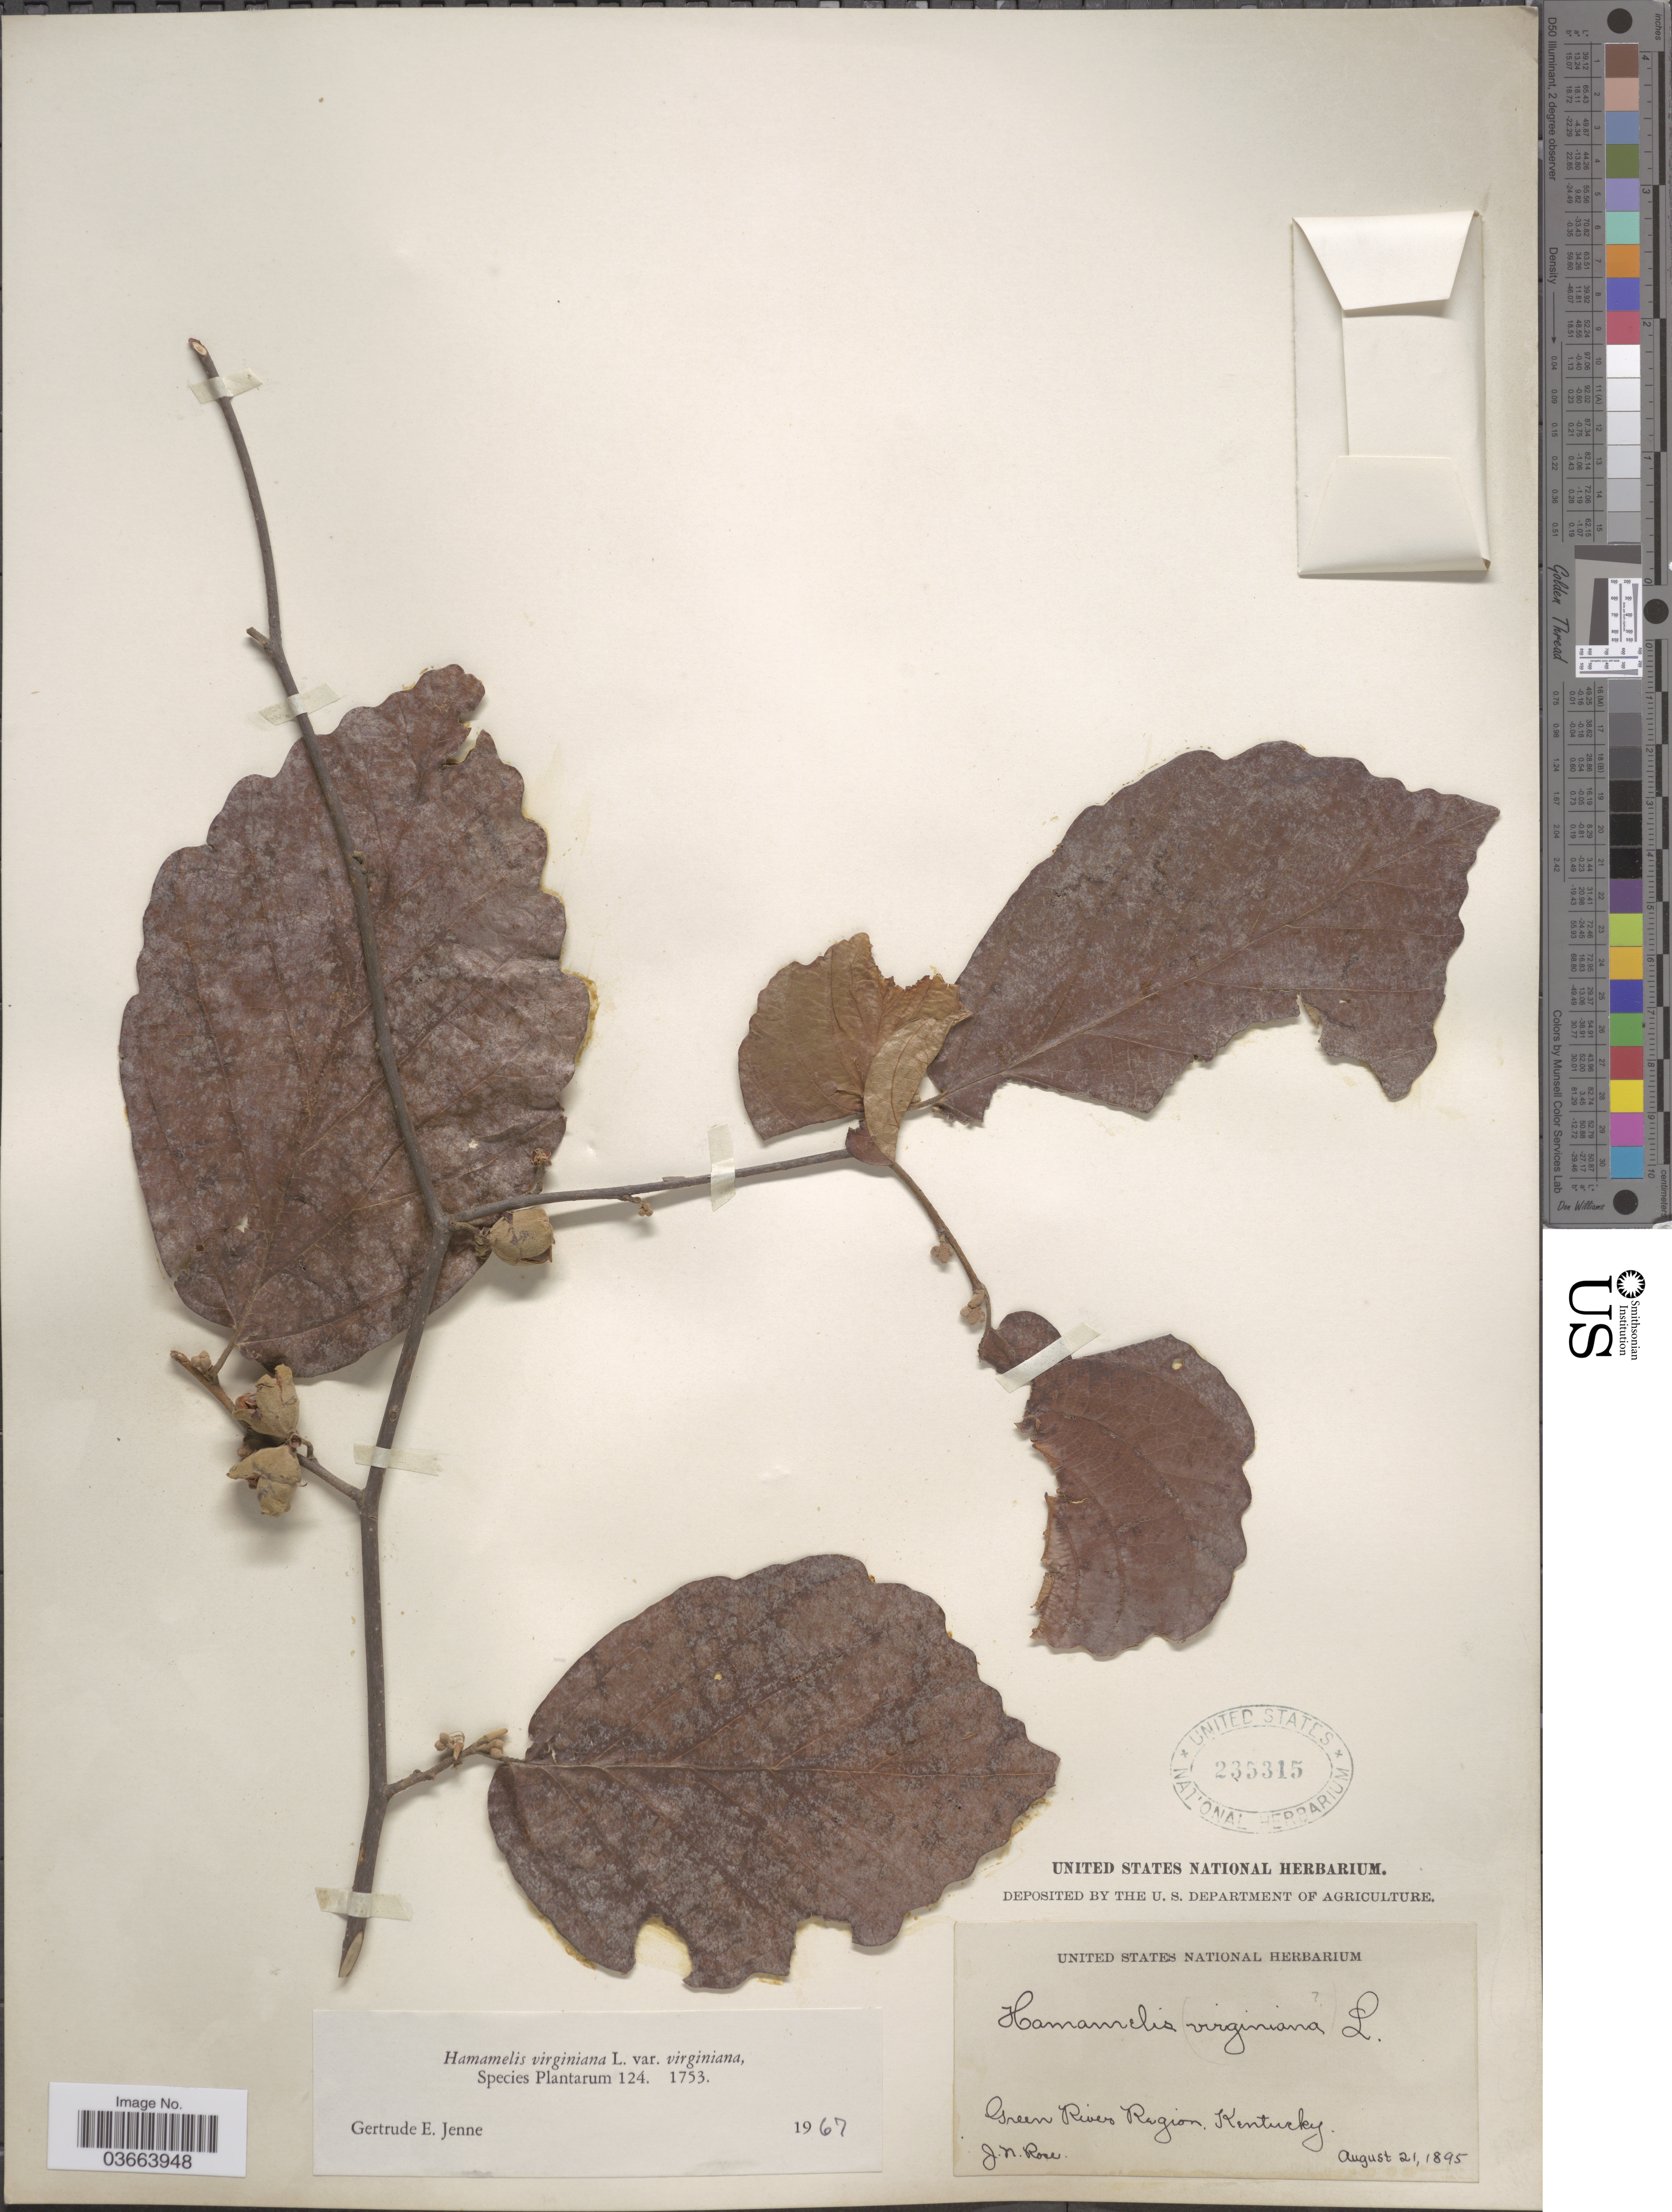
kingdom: Plantae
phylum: Tracheophyta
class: Magnoliopsida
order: Saxifragales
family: Hamamelidaceae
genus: Hamamelis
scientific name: Hamamelis virginiana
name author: L.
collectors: J. N. Rose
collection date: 1895-08-21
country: United States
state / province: Kentucky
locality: Green River Region.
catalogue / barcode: US 235315